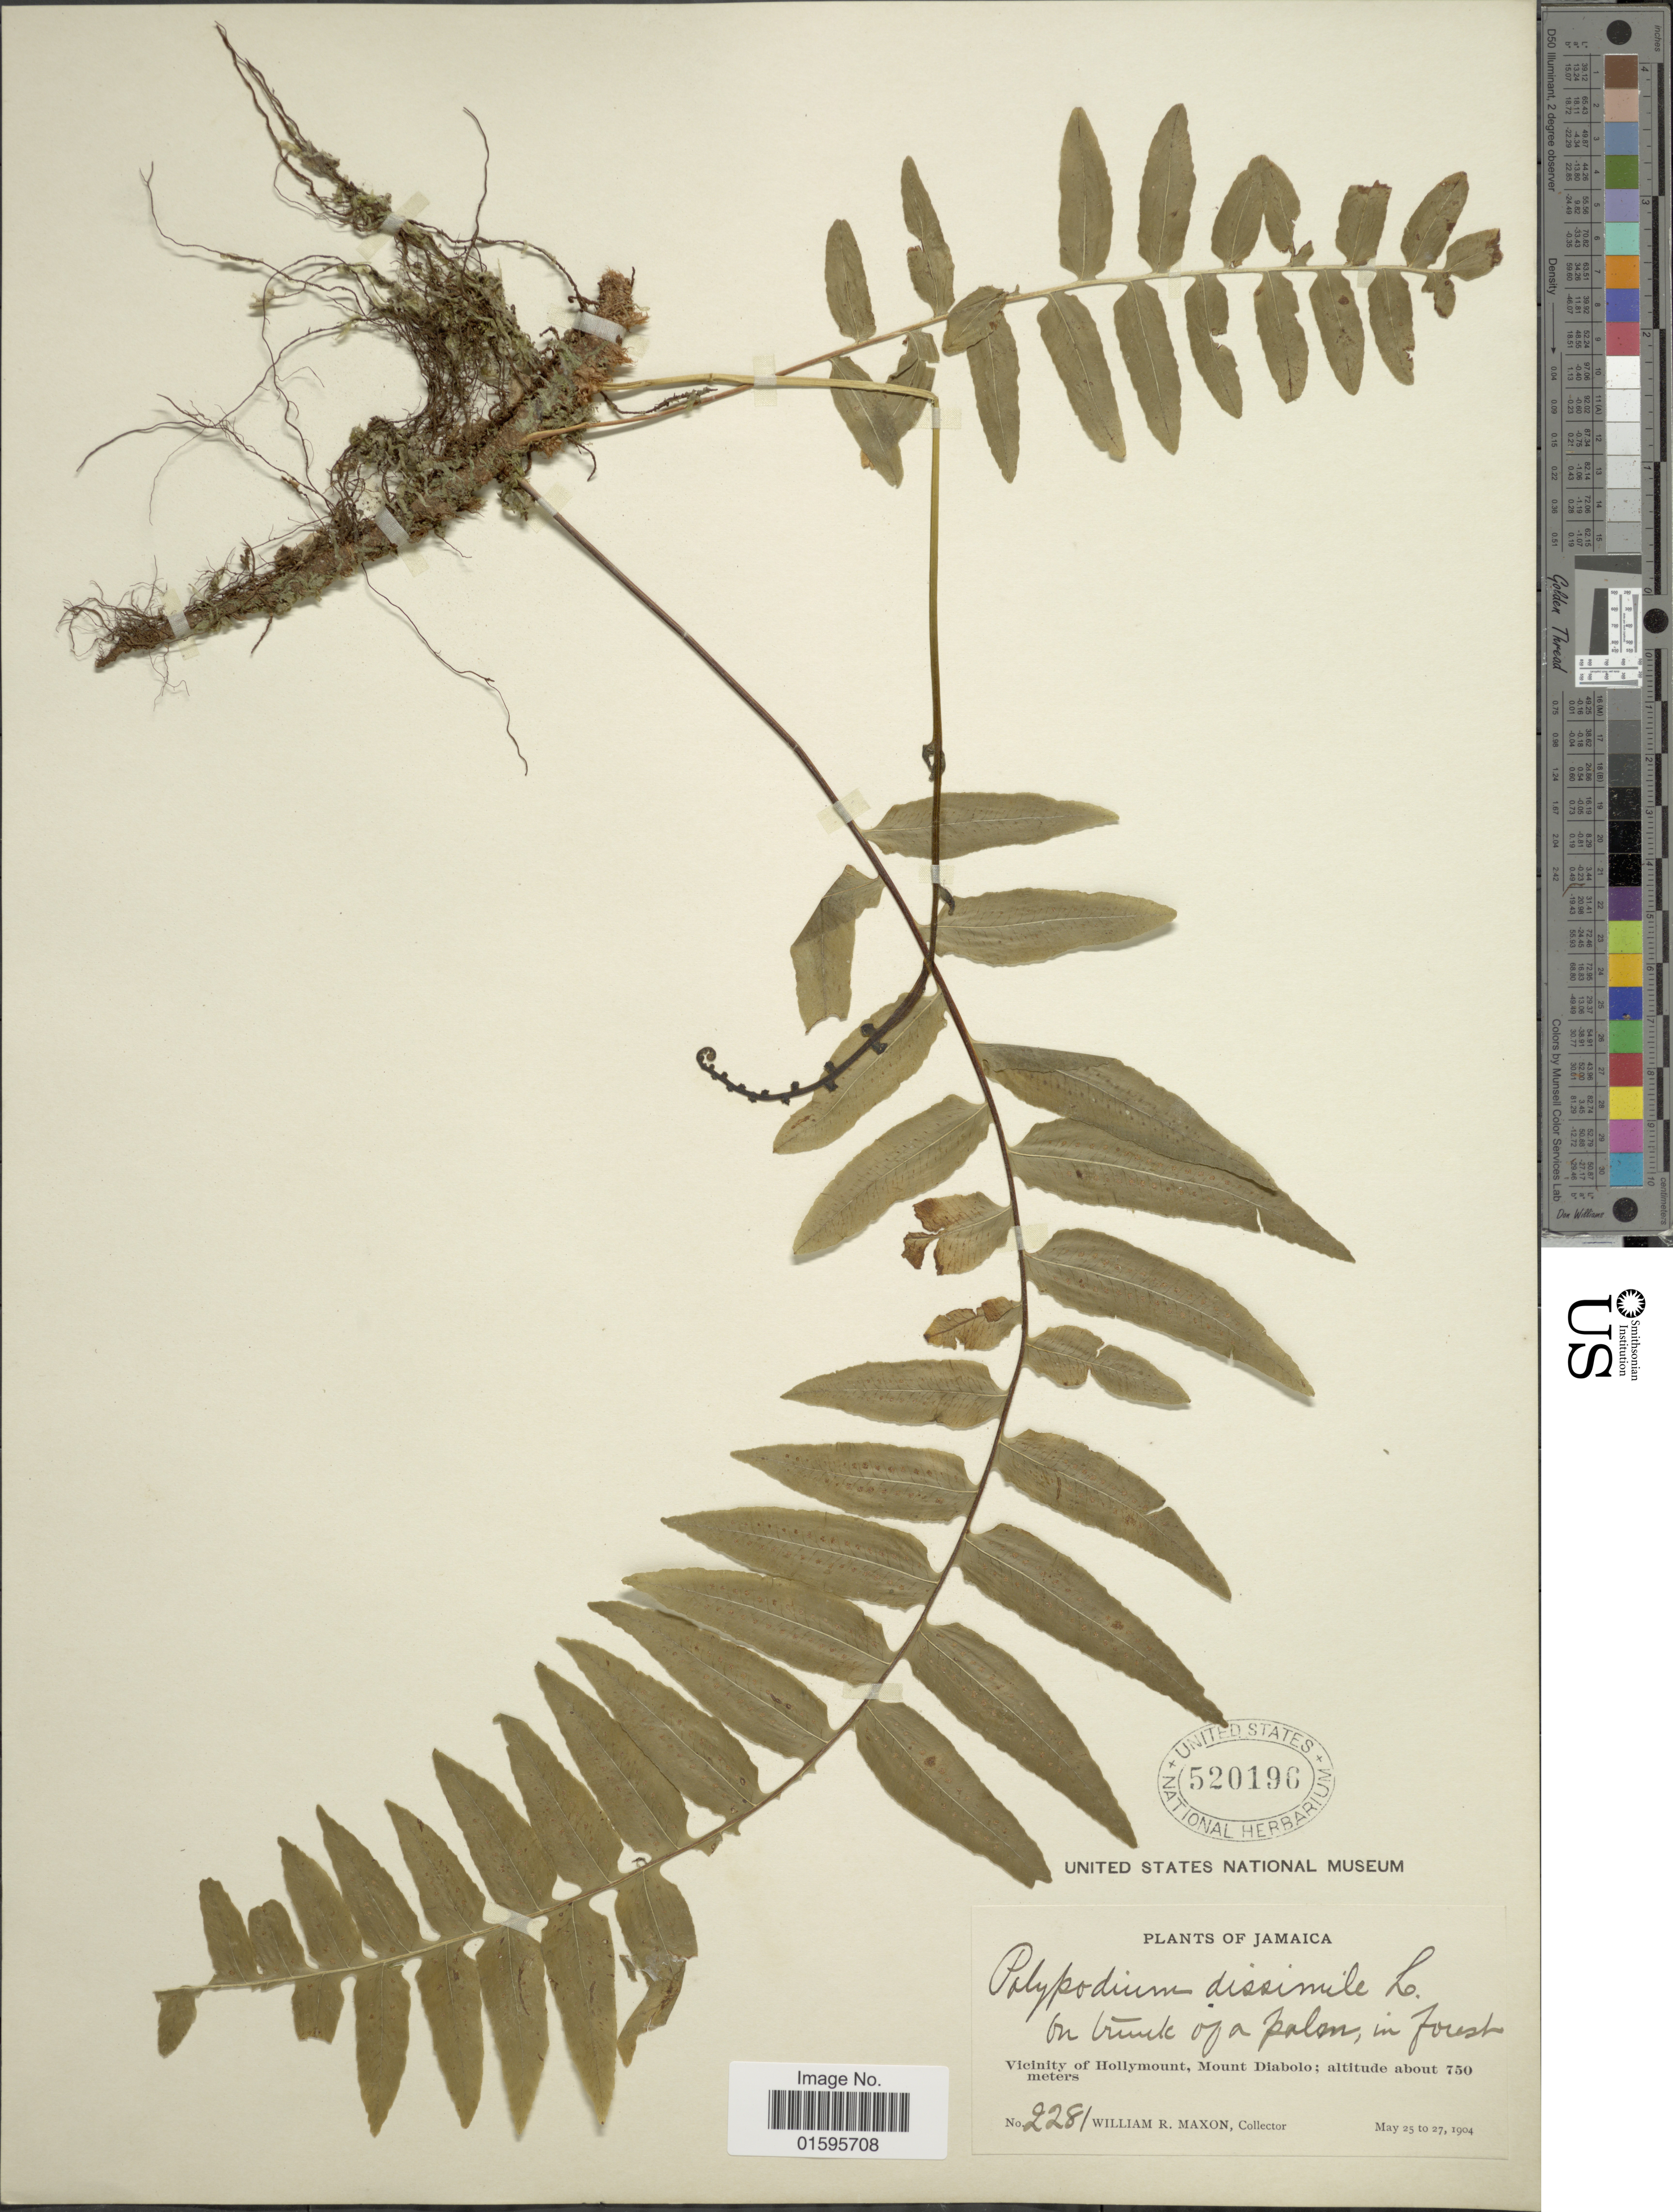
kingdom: Plantae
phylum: Tracheophyta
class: Polypodiopsida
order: Polypodiales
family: Polypodiaceae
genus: Polypodium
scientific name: Polypodium dulce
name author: Poir.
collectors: W. R. Maxon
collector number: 2281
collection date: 1904-05-25/1904-05-27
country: Jamaica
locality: Vicinity of Hollymount, Mount Diablo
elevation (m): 750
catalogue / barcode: US 520196